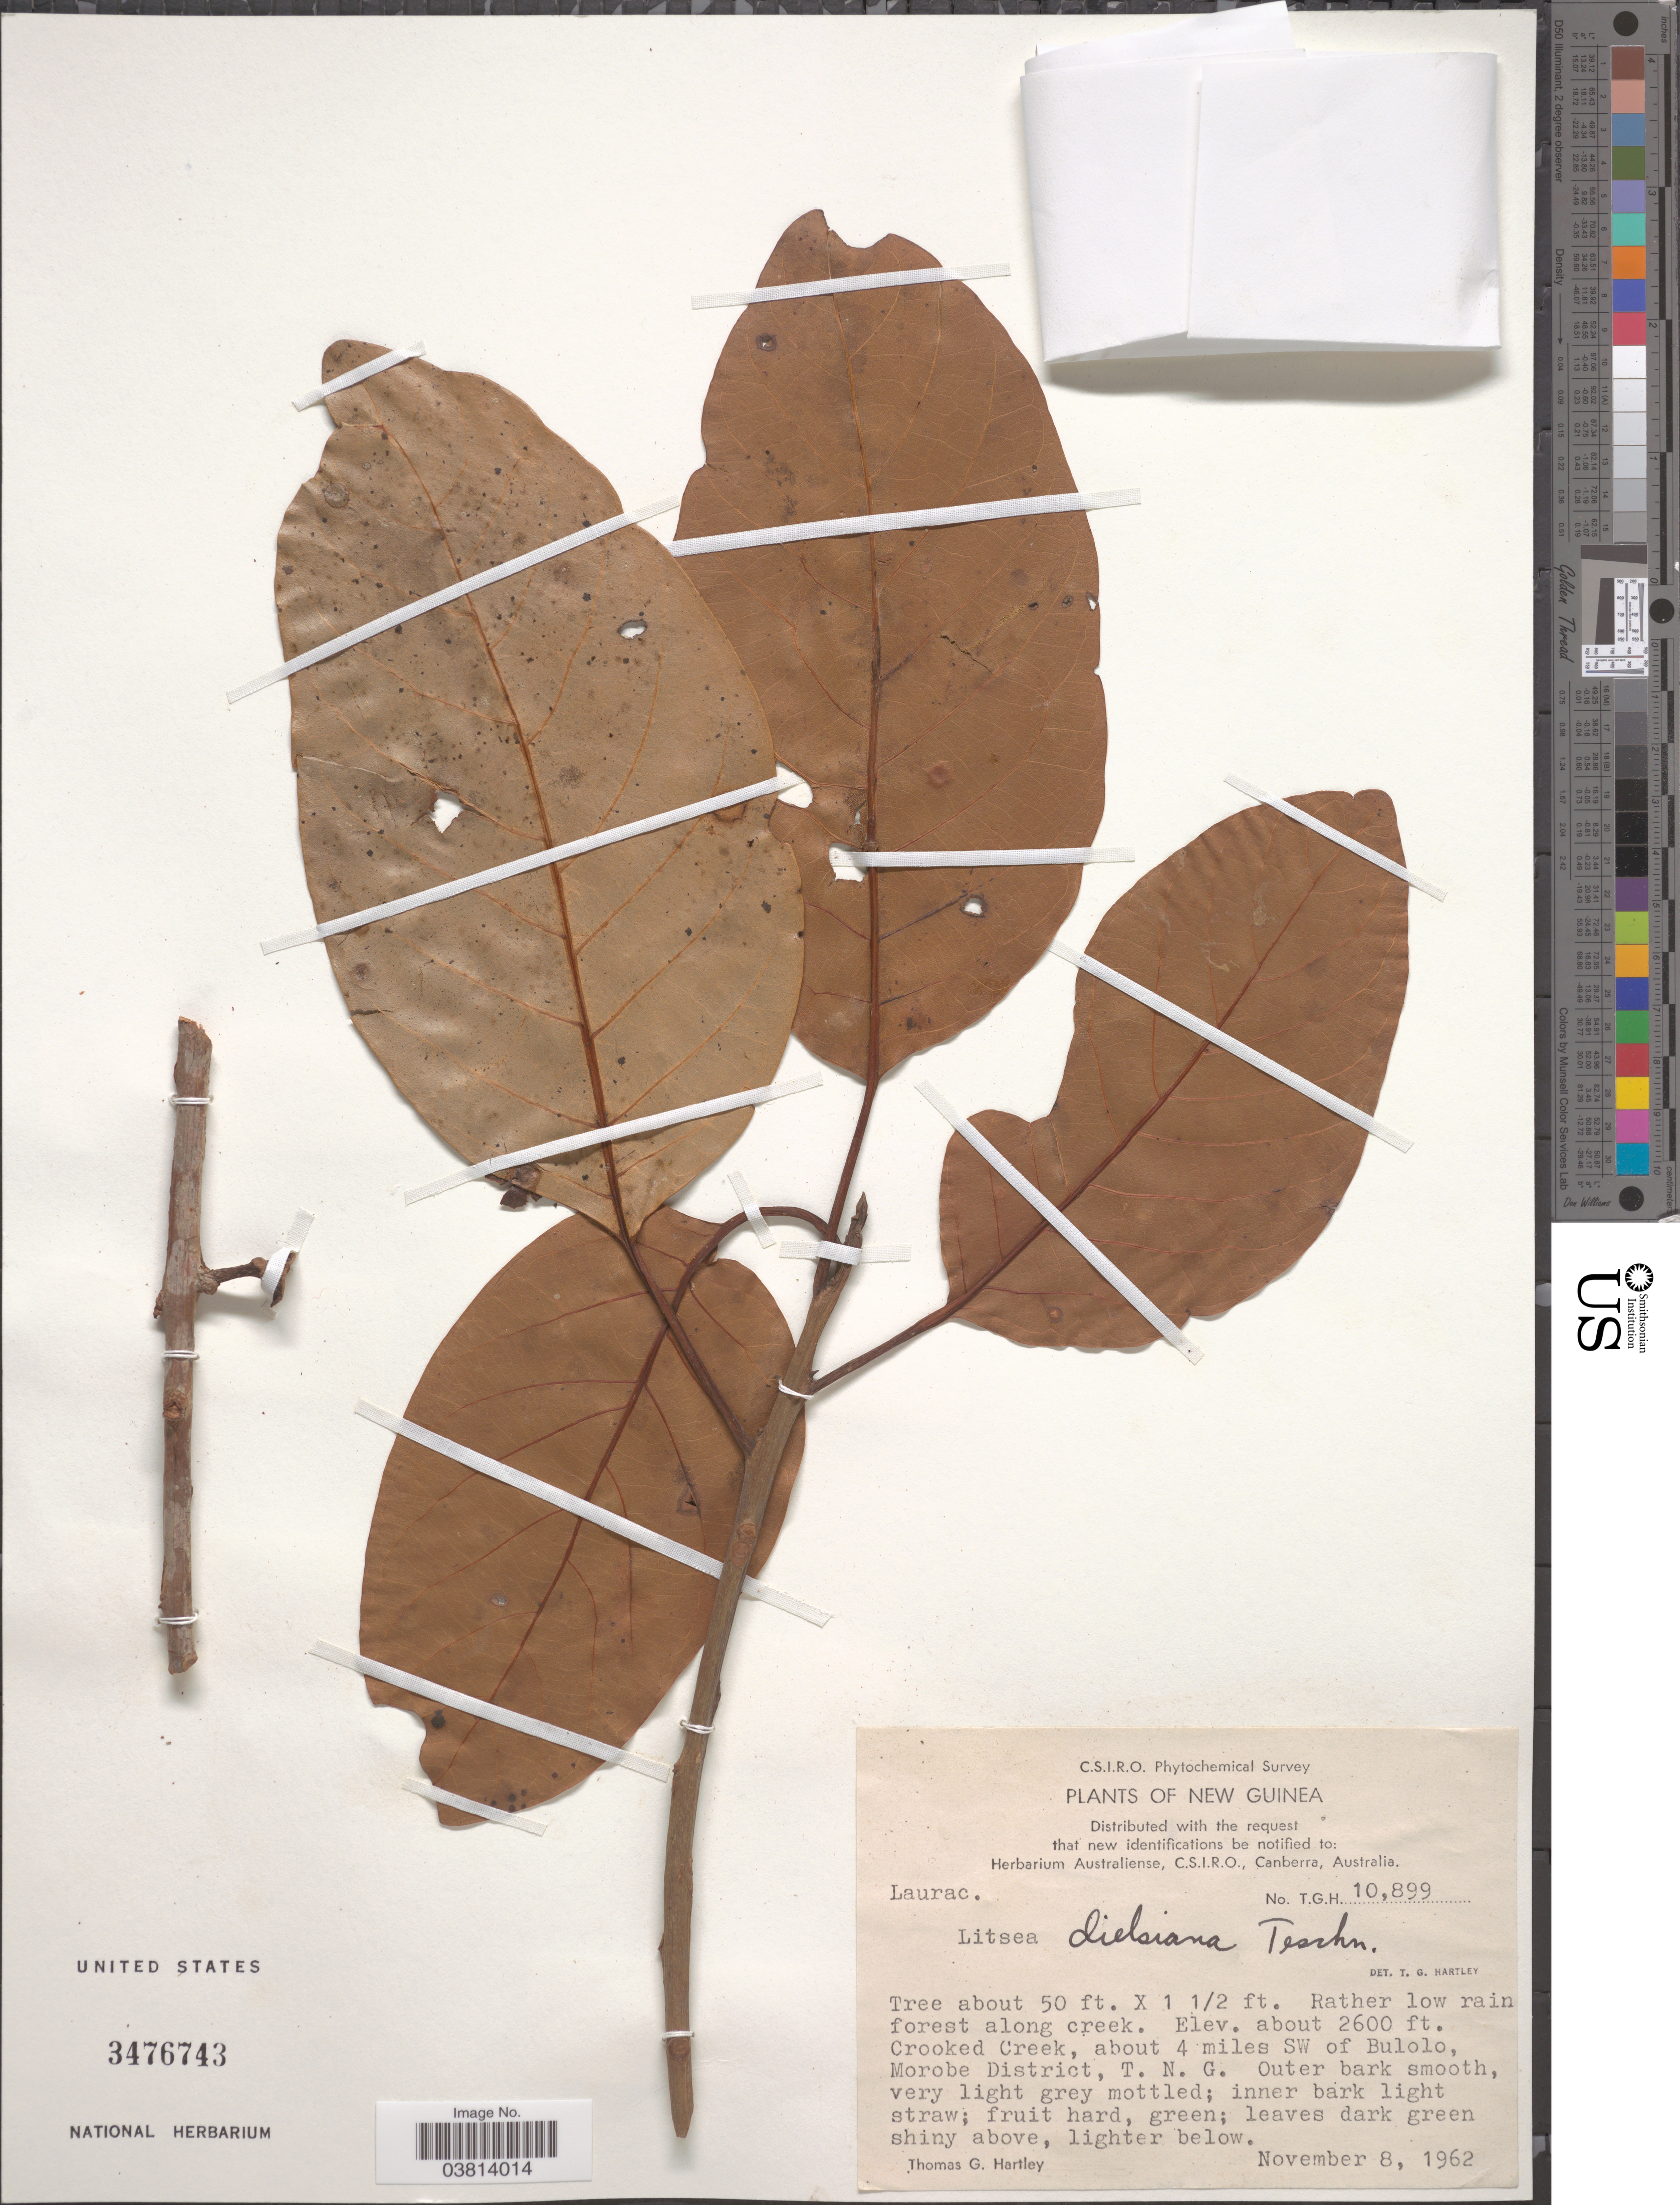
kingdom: Plantae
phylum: Tracheophyta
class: Magnoliopsida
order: Laurales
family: Lauraceae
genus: Litsea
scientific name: Litsea dielsiana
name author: Teschner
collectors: T. G. Hartley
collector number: TGH10899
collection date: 1962-11-08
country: Papua New Guinea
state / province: Morobe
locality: New Guinea. Crooked Creek, about 4 miles SW of Bulolo, Morobe District, T.N.G.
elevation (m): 792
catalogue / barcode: US 2476743